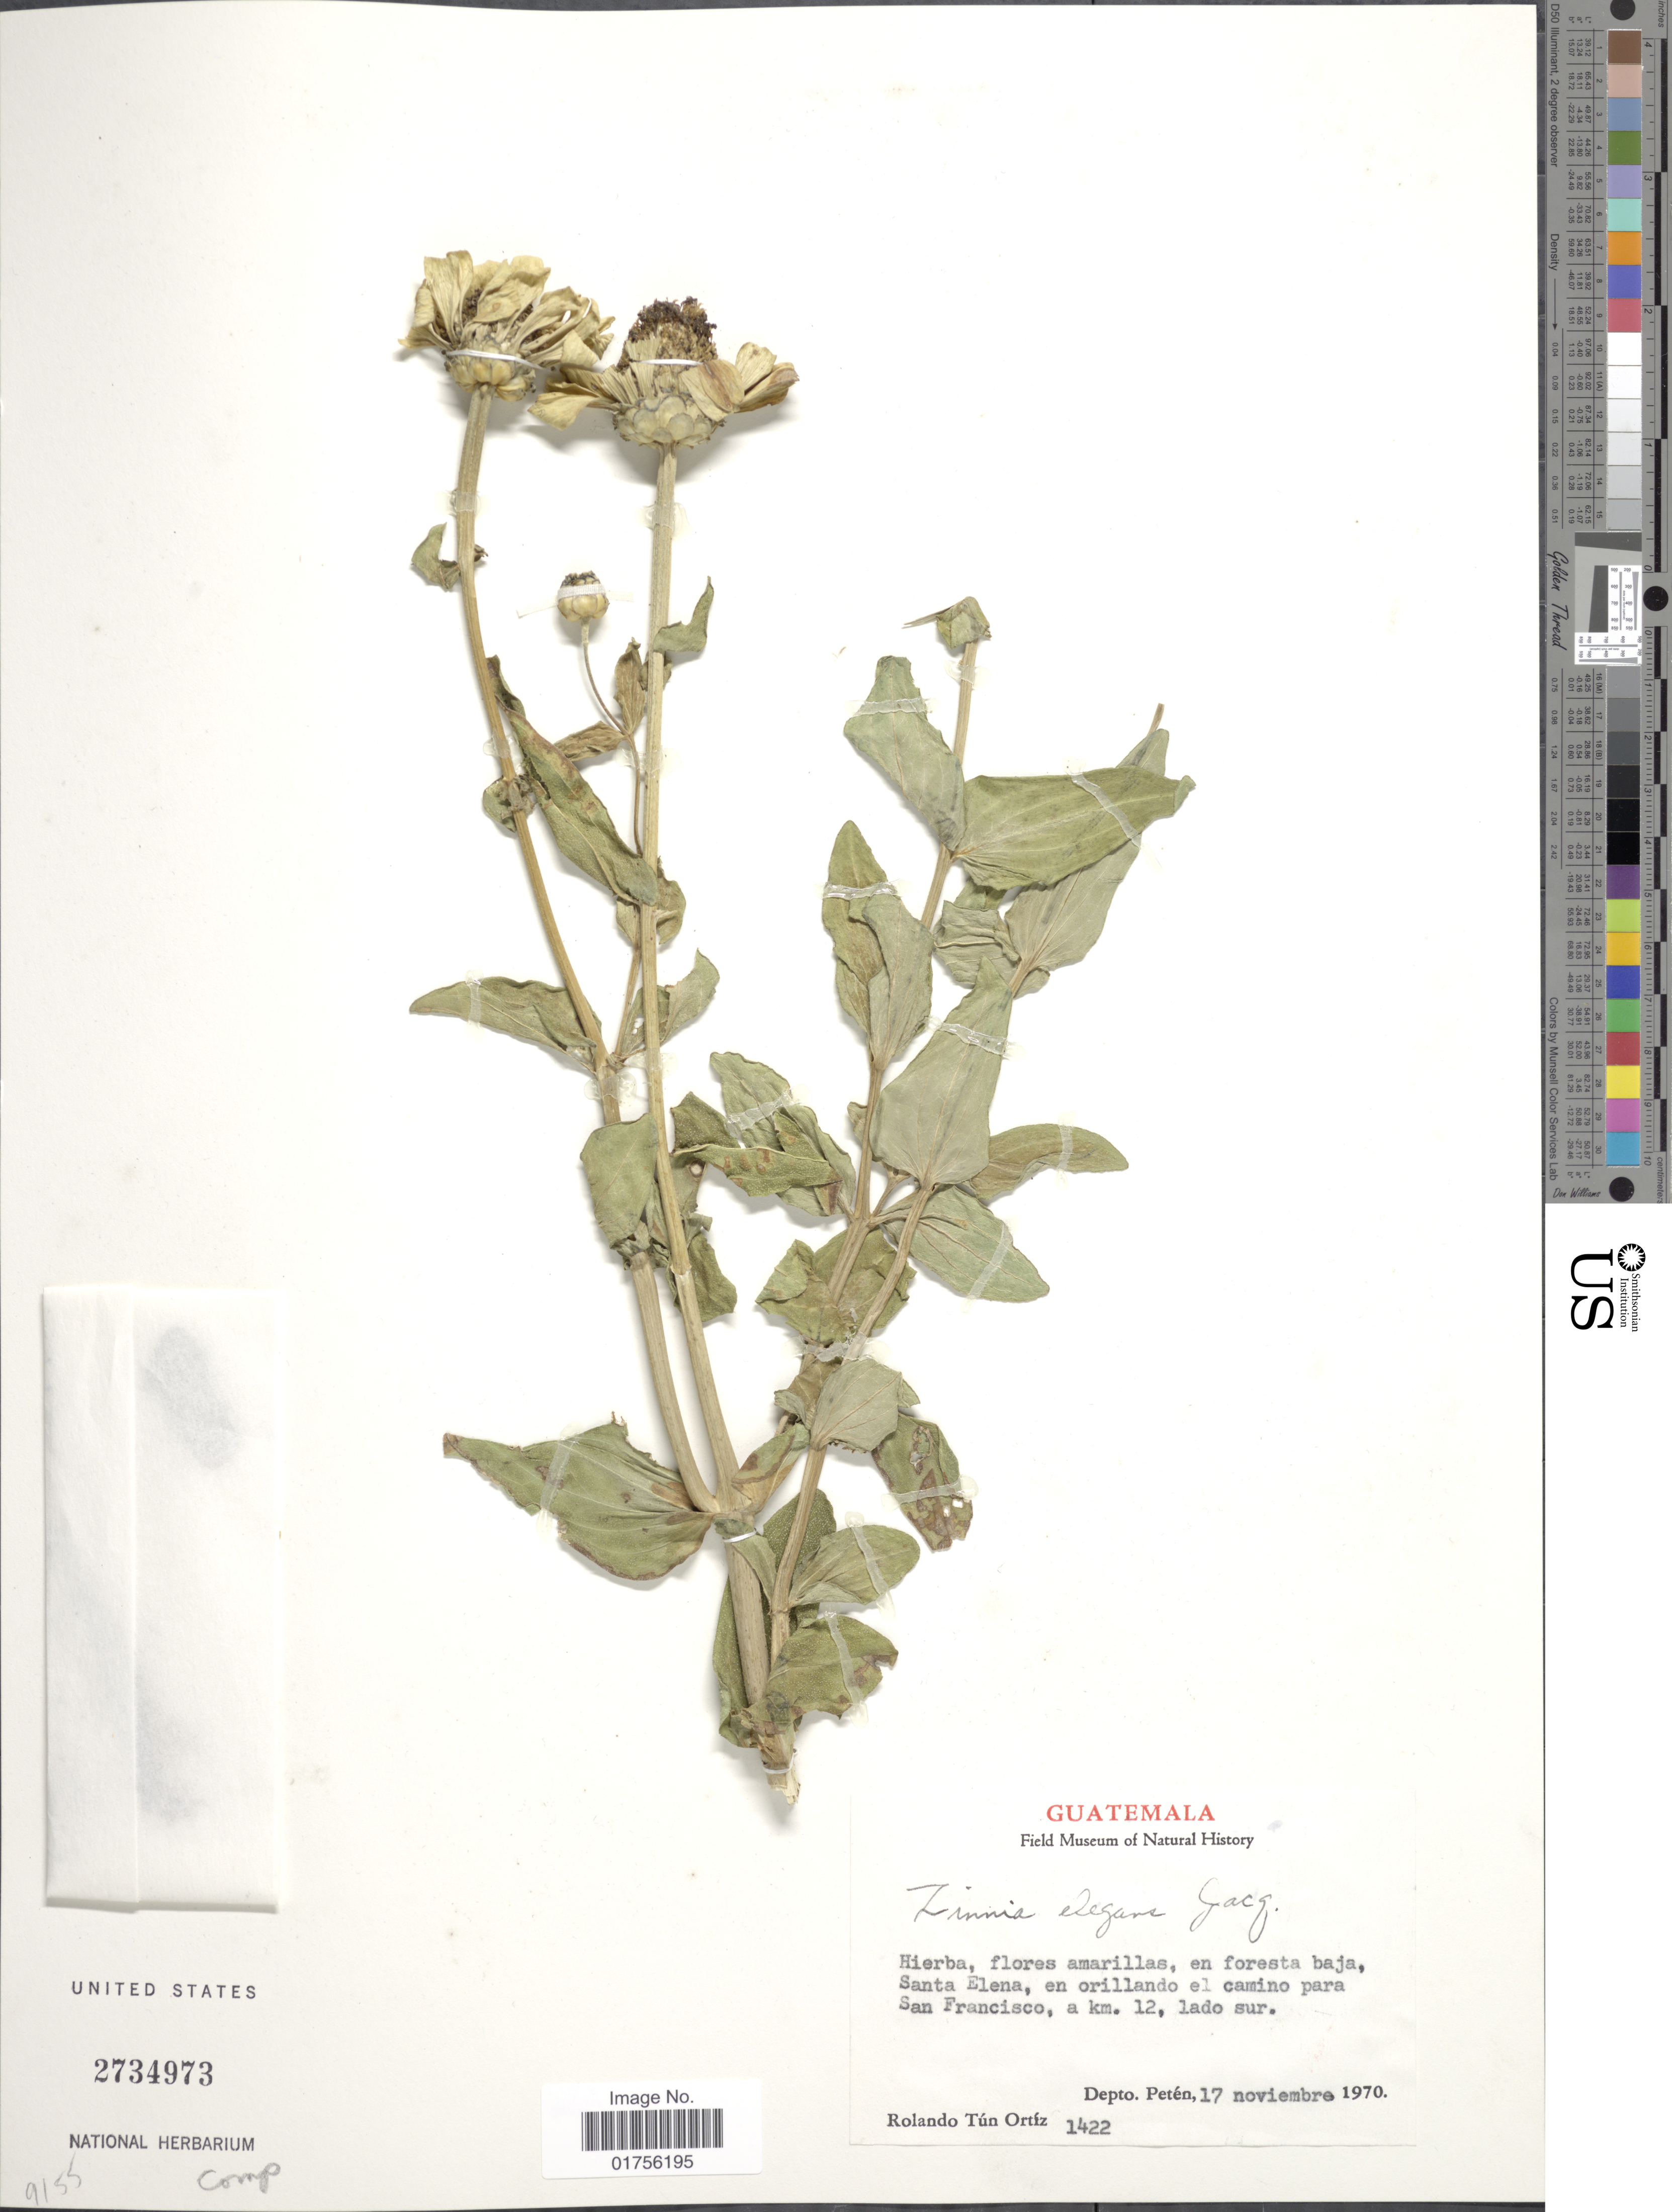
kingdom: Plantae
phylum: Tracheophyta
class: Magnoliopsida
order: Asterales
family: Asteraceae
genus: Zinnia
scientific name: Zinnia elegans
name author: Jacq.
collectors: R. T. Ortíz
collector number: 1422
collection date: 1970-11-17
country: Guatemala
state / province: El Petén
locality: Santa Elena, en orillando el camino para San Francisco, a km 12, lado sur, Depto. Peten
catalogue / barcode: US 2734973